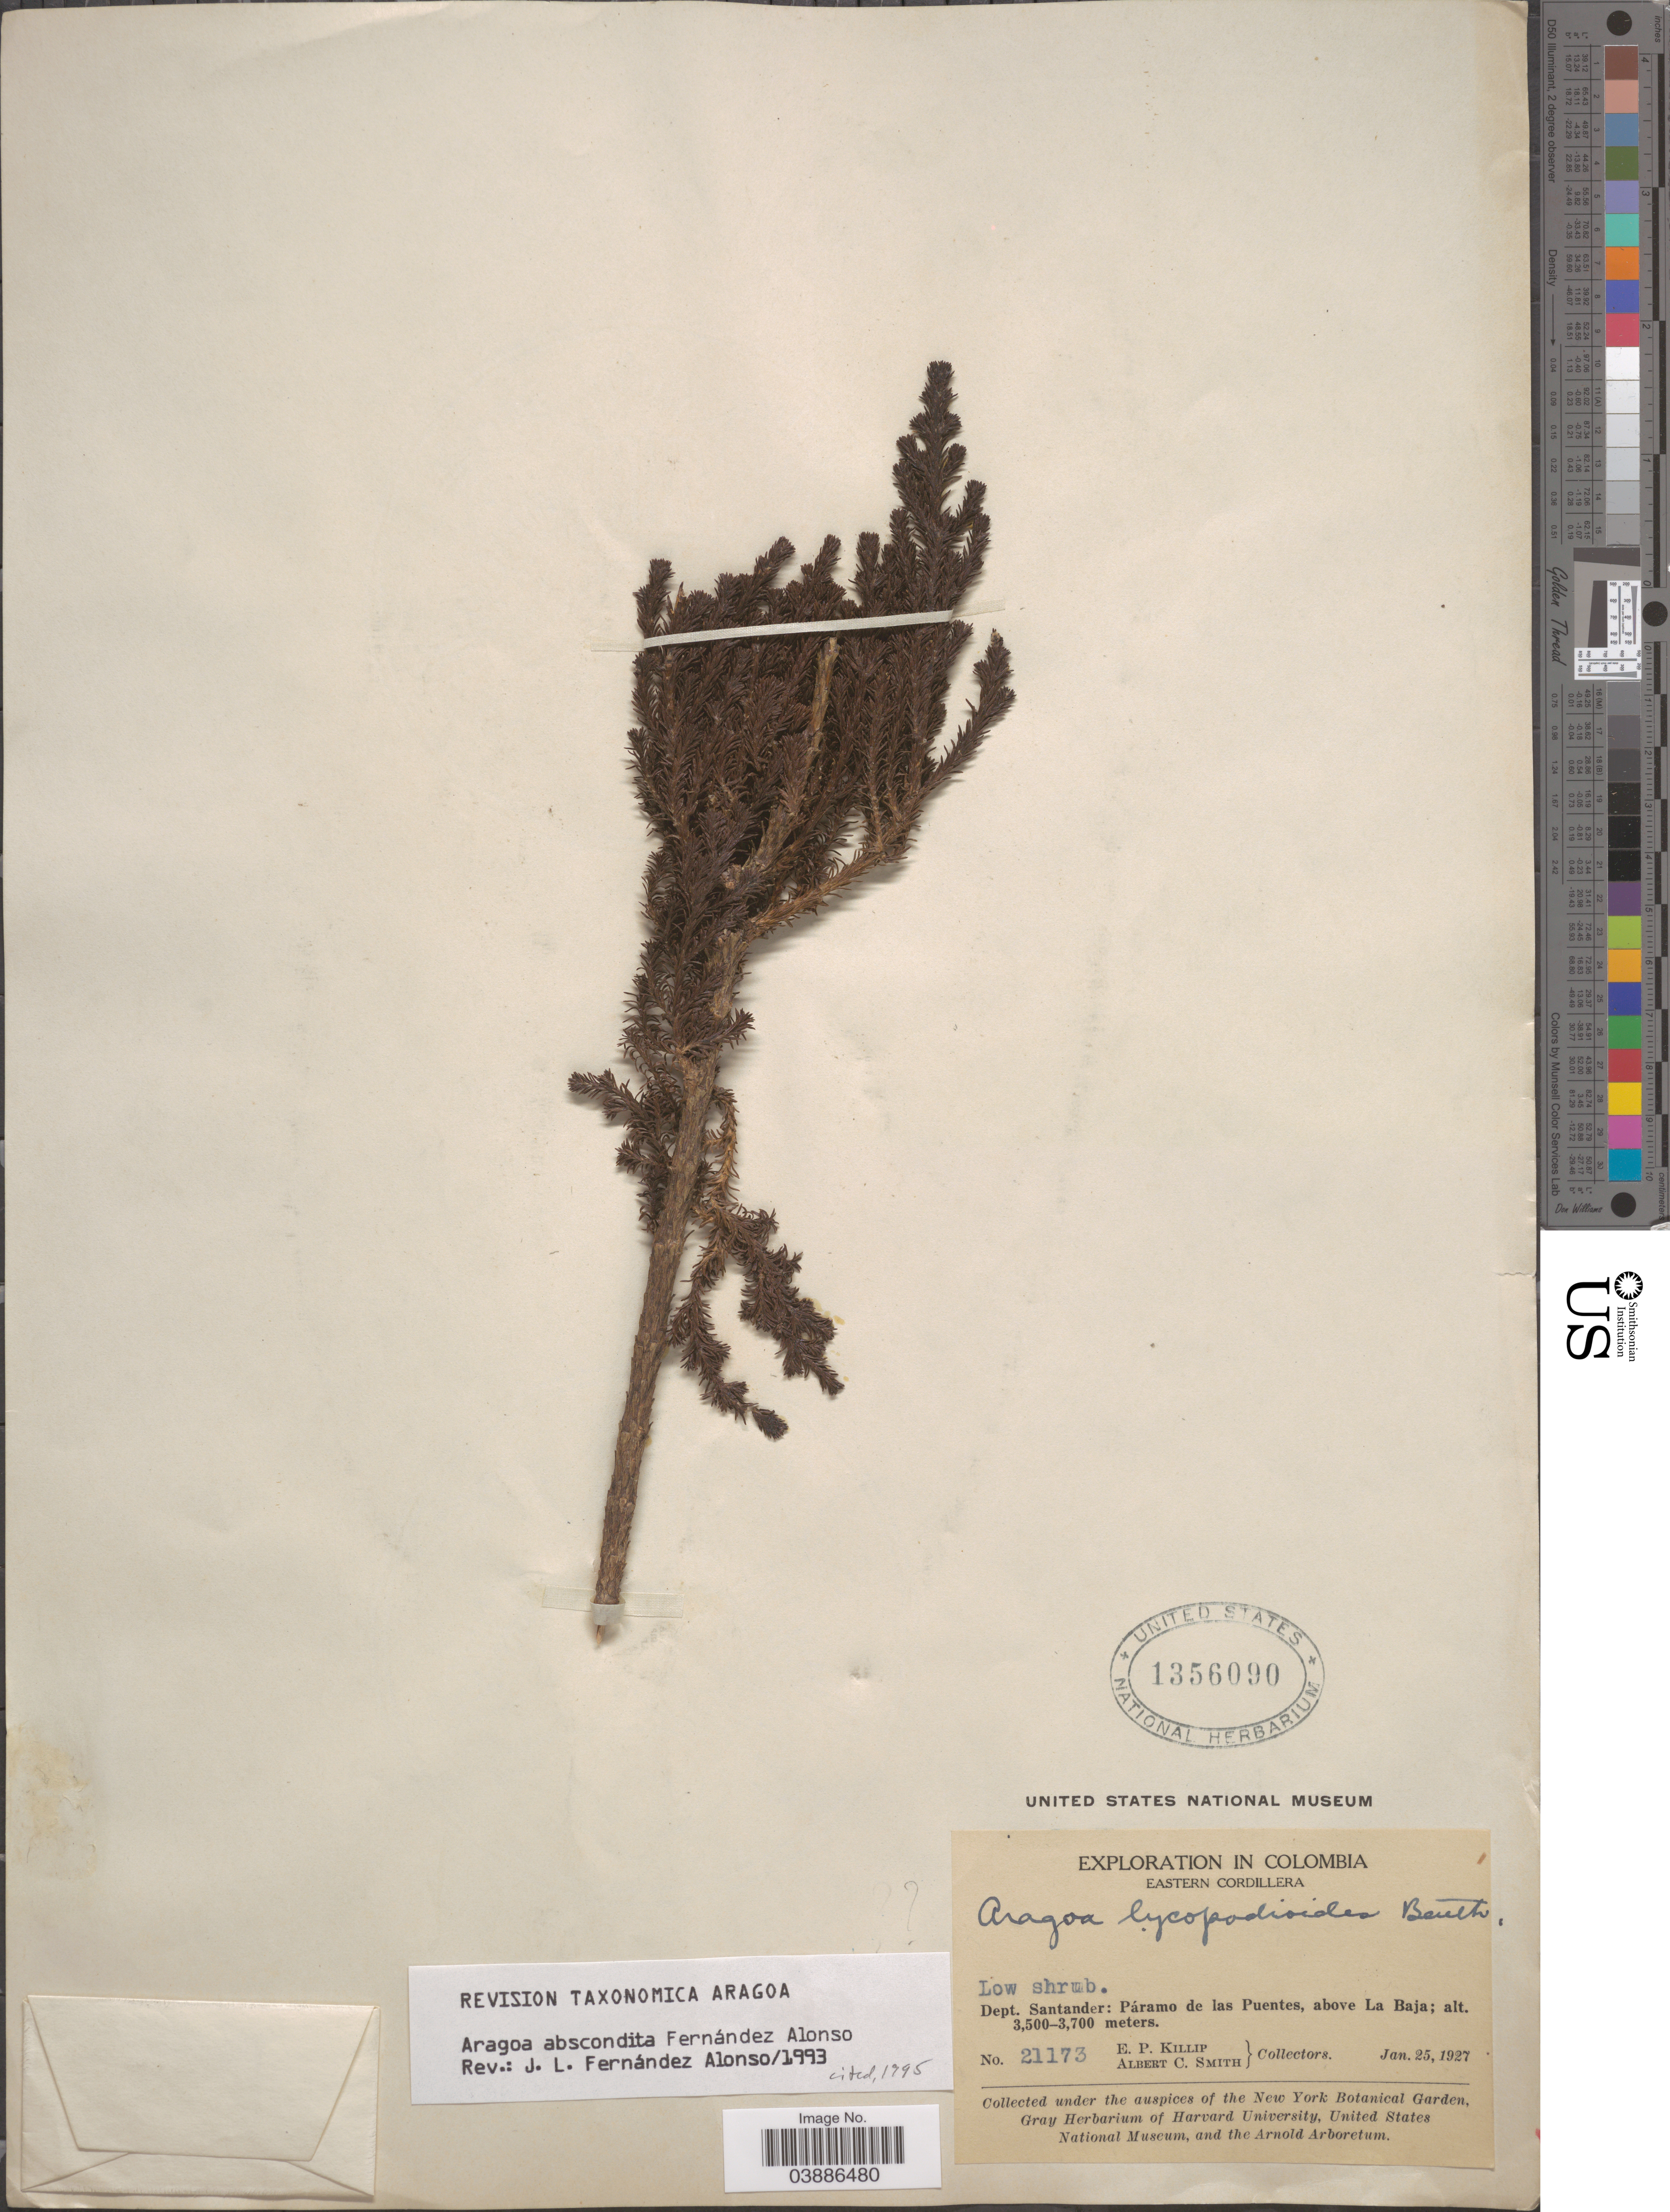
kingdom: Plantae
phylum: Tracheophyta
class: Magnoliopsida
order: Lamiales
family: Plantaginaceae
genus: Aragoa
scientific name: Aragoa abscondita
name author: Fern. Alonso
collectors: E. P. Killip & A. C. Smith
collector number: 21173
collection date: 1927-01-25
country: Colombia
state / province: Santander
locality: Eastern Cordillera. Dept. Santander: Páramo de las Puentes, above La Baja.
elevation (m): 3500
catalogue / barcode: US 1356090